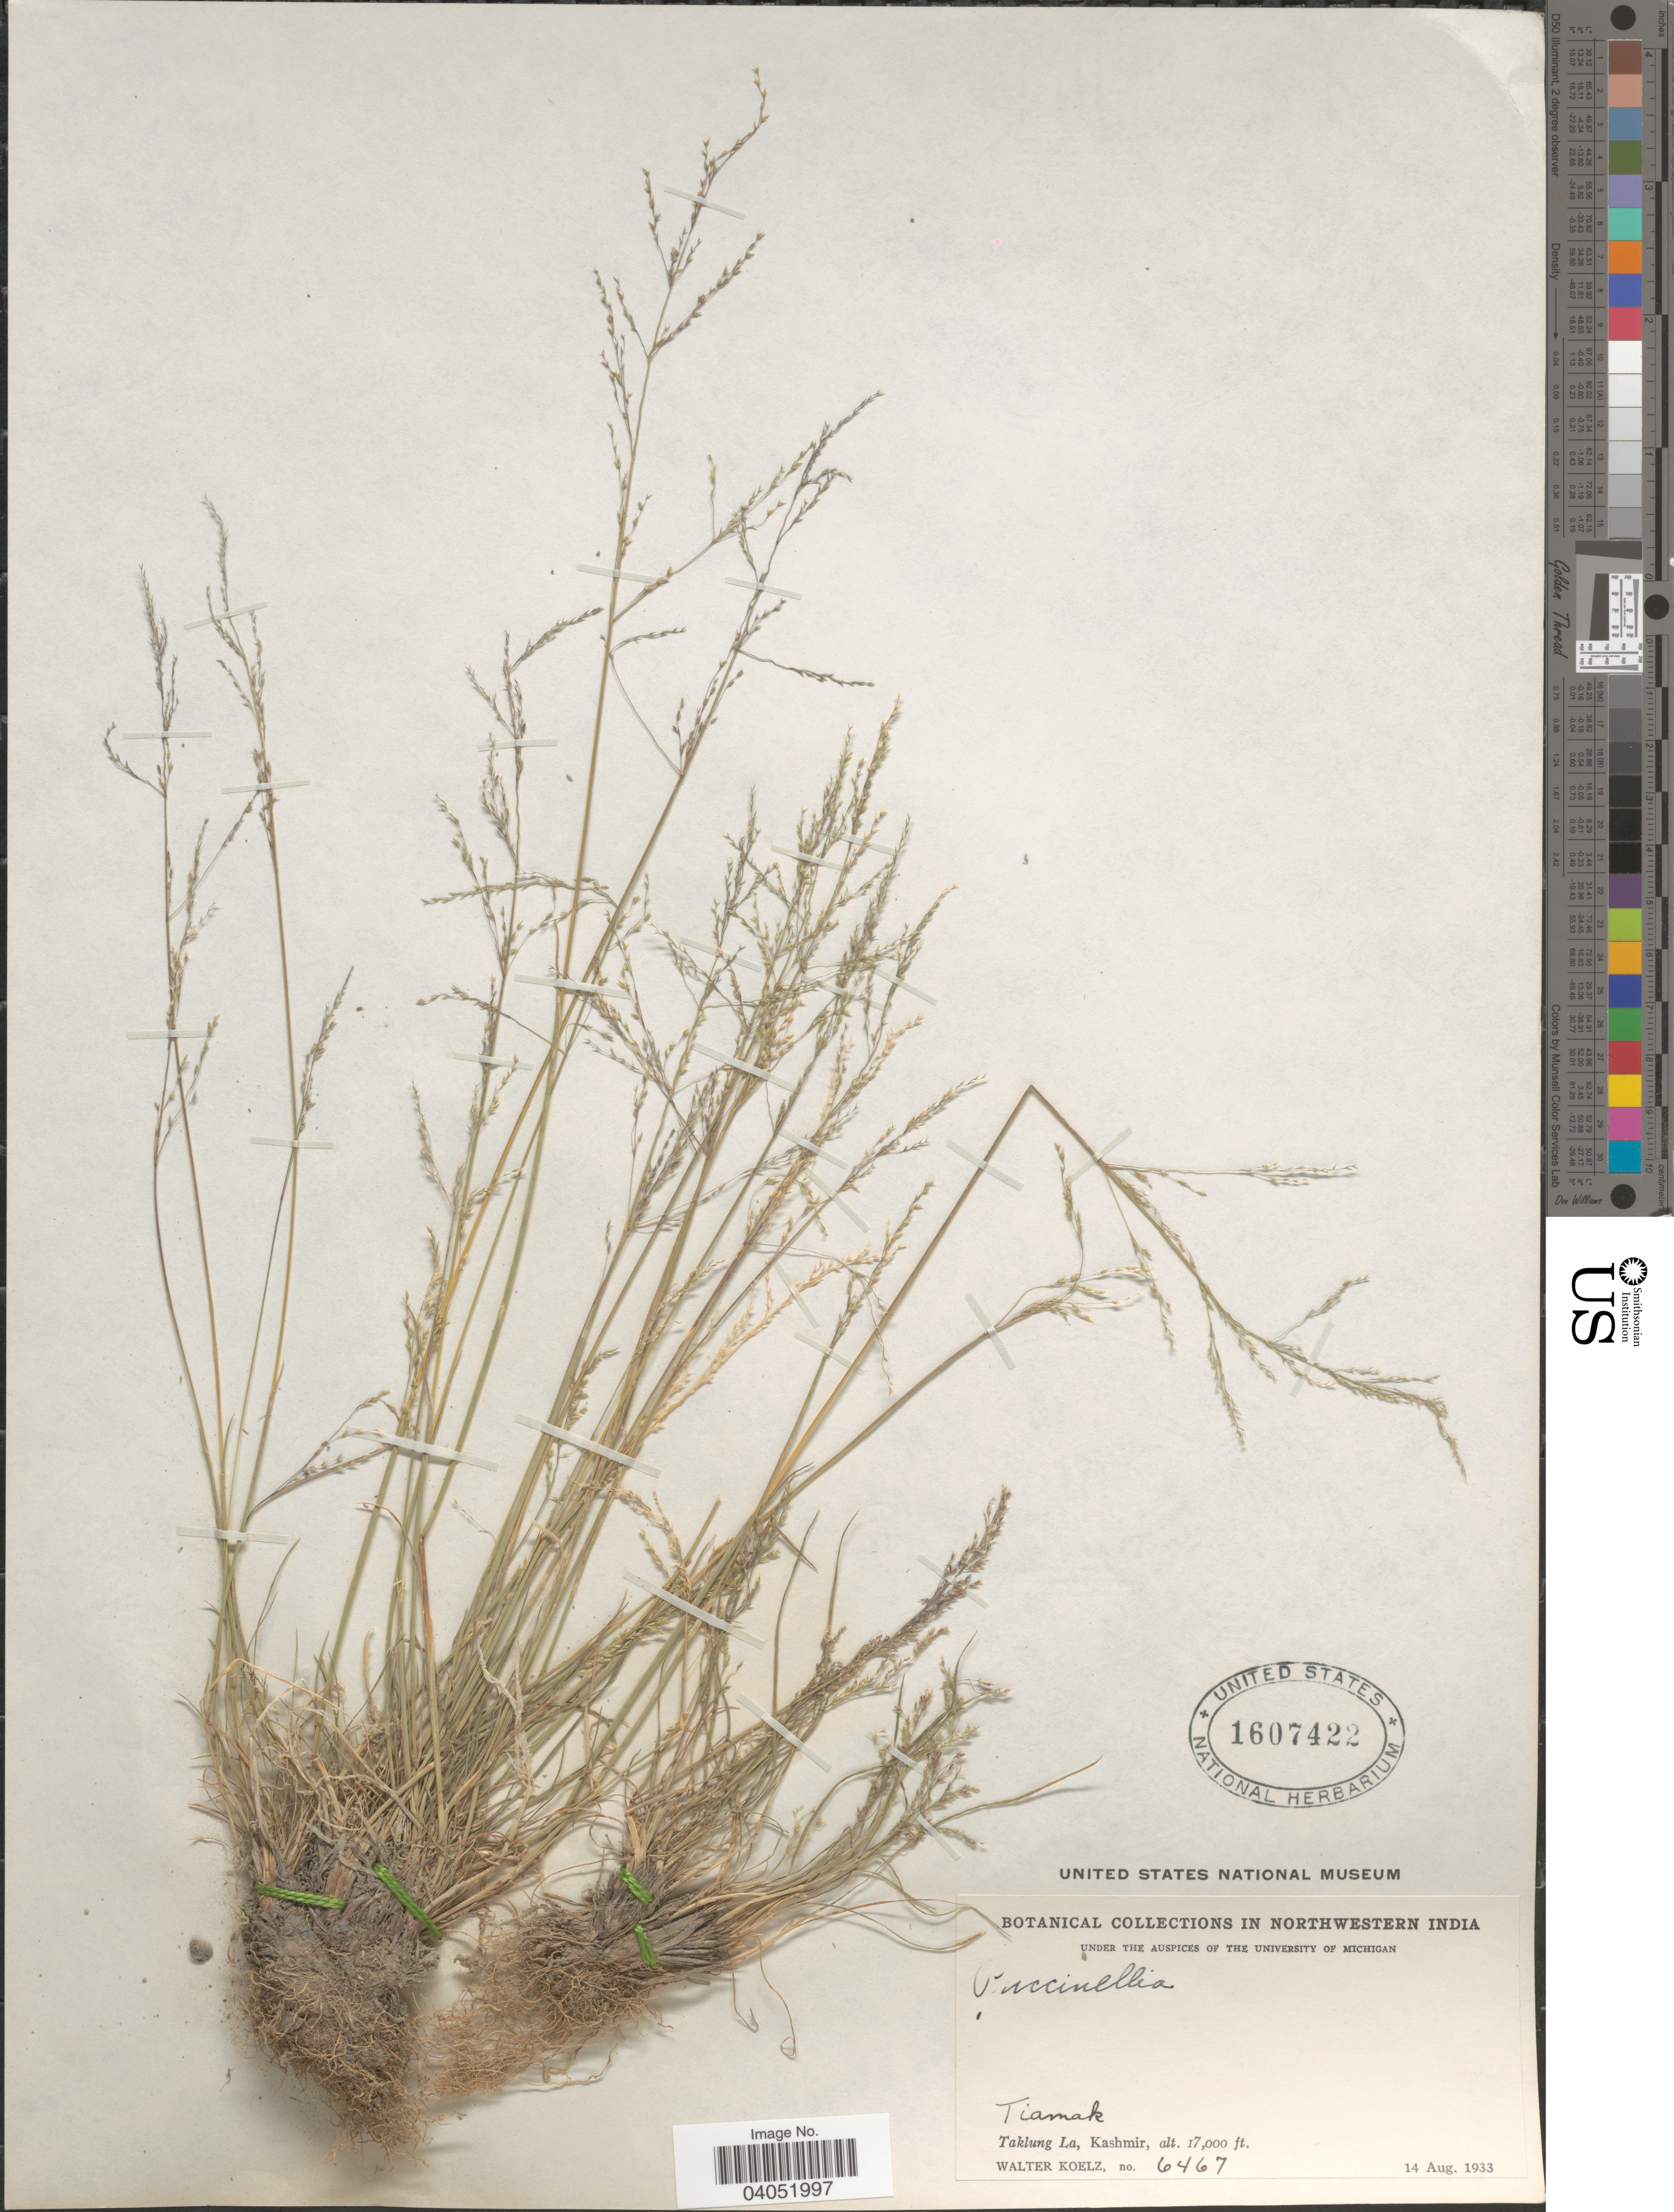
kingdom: Plantae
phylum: Tracheophyta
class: Liliopsida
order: Poales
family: Poaceae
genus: Puccinellia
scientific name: Puccinellia sp.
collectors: W. N. Koelz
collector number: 6467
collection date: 1933-08-14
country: India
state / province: Jammu and Kashmir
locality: In northwestern India. Tiamak. Taklung La, Kashmir.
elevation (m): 5182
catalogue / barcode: US 1607422